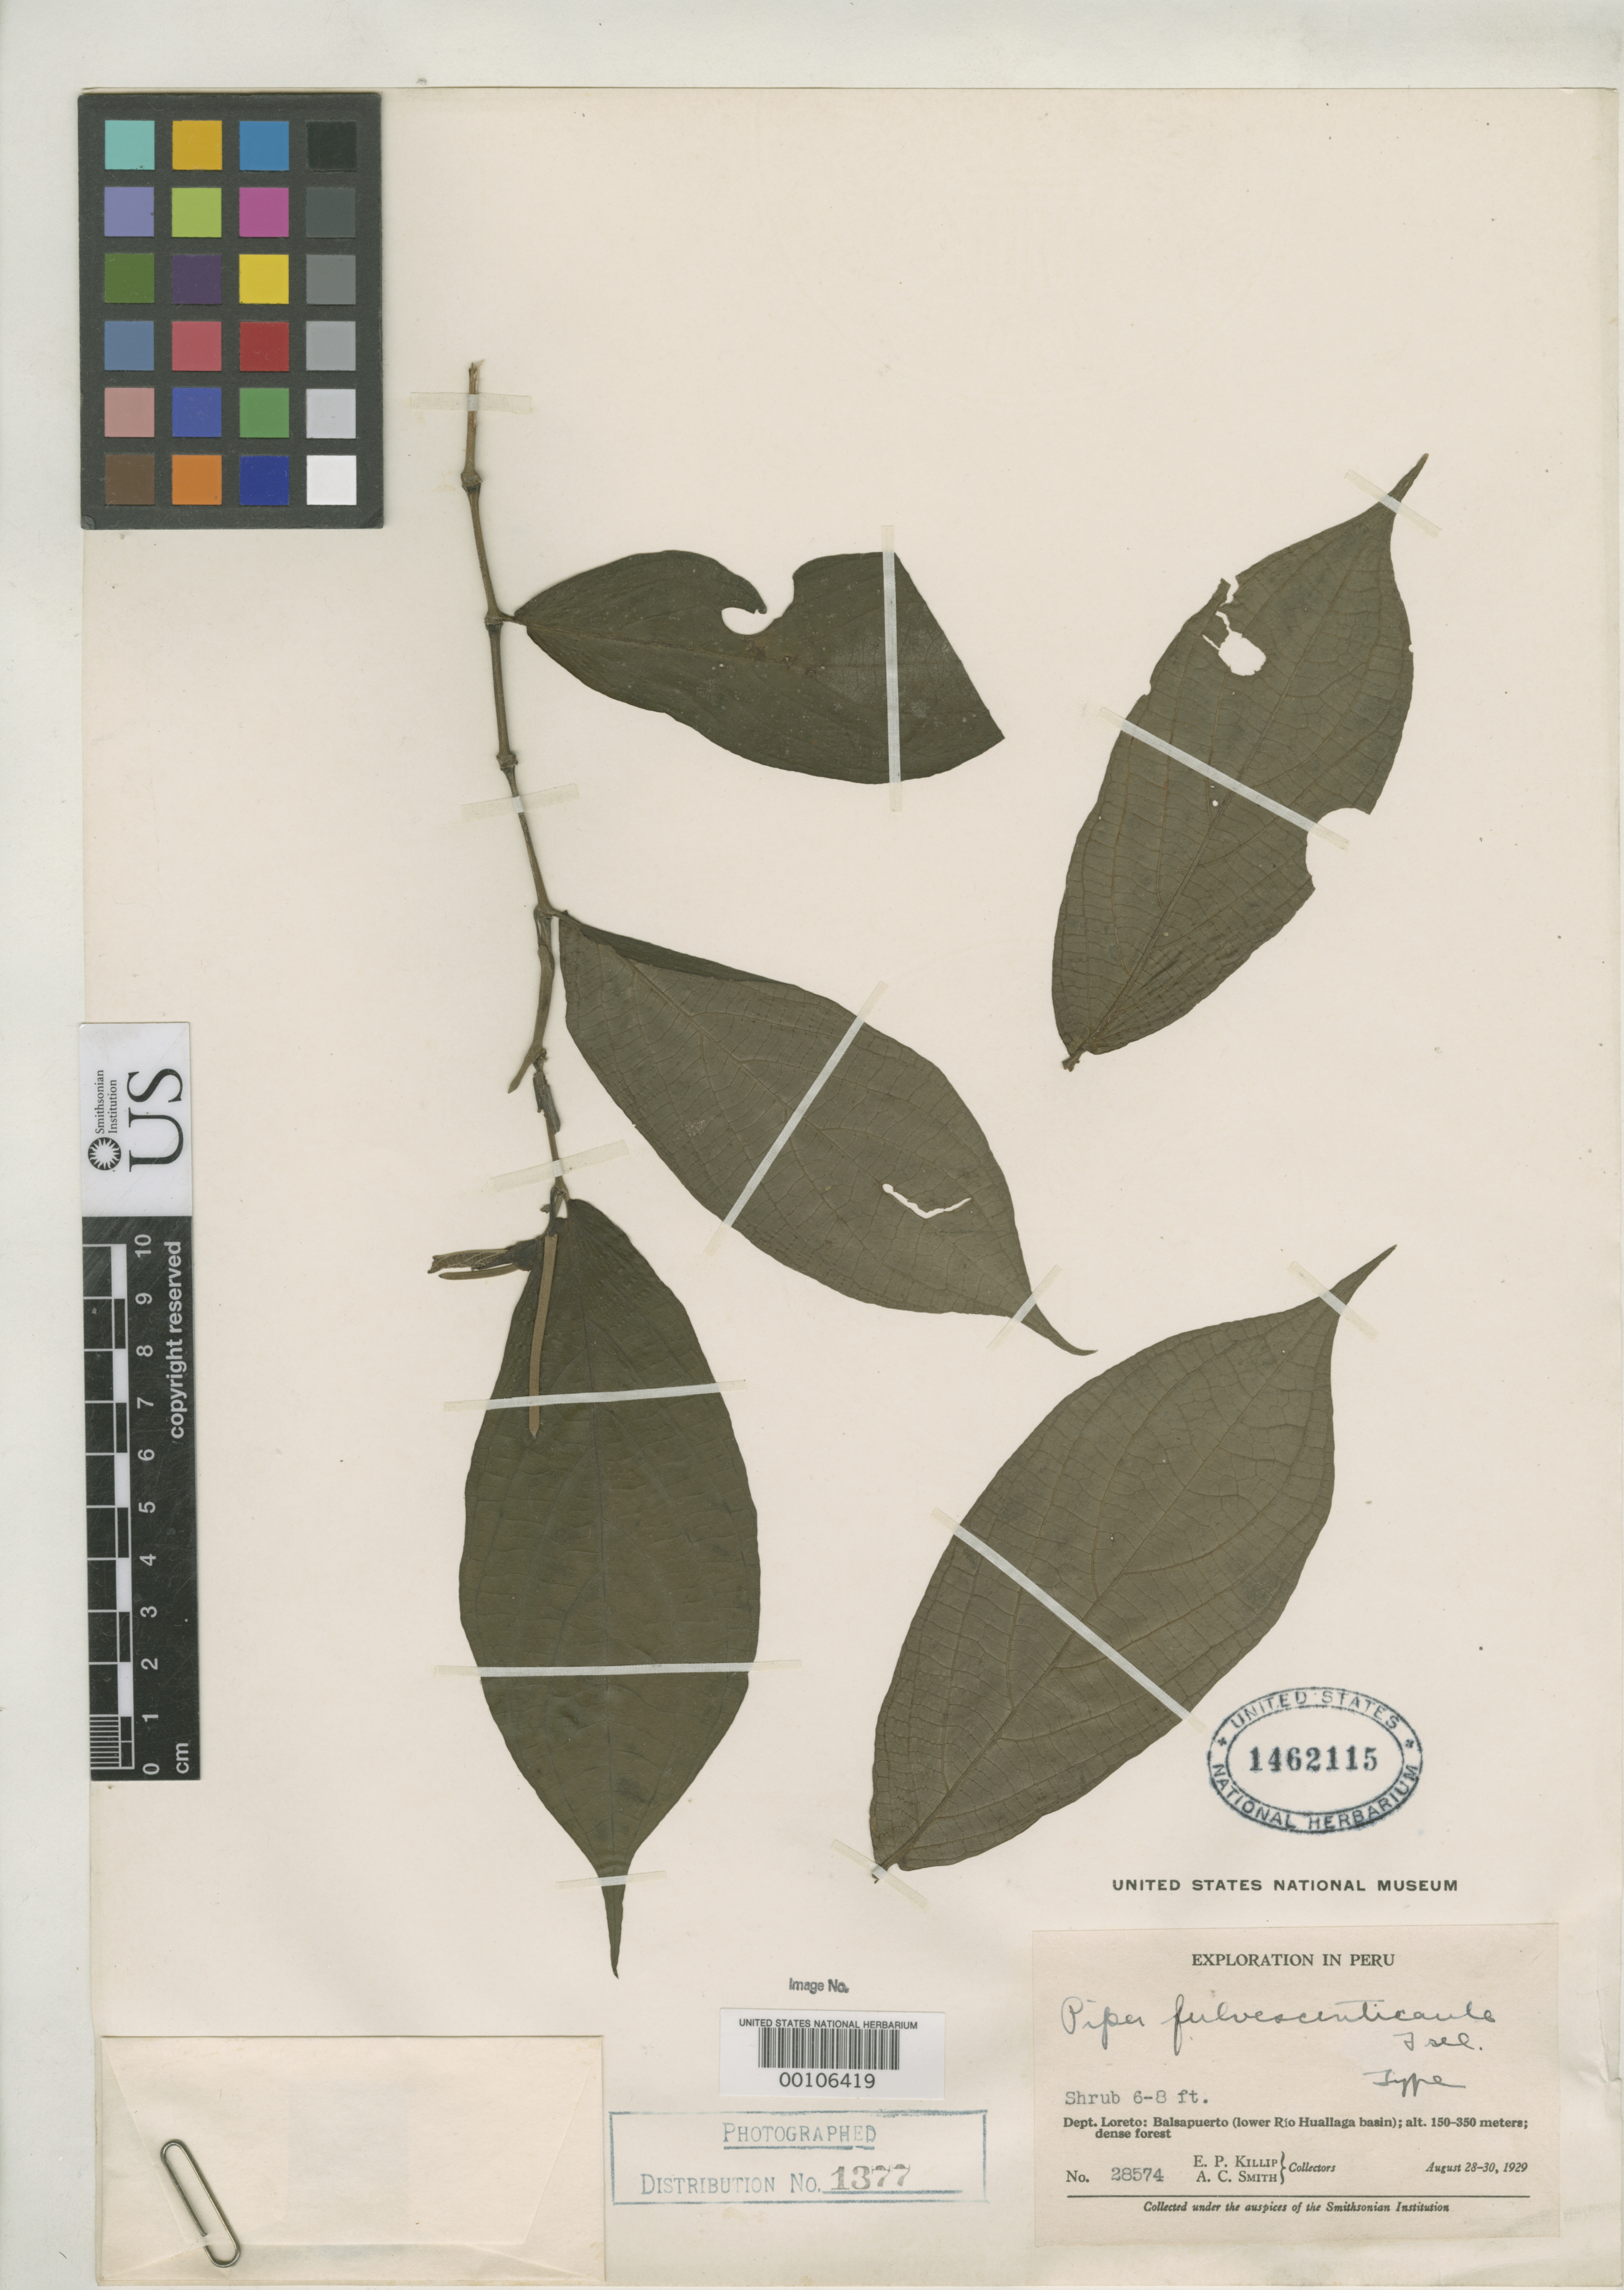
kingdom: Plantae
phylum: Tracheophyta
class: Magnoliopsida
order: Piperales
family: Piperaceae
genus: Piper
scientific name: Piper fulvescenticaule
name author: Trel.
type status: Holotype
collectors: E. P. Killip & A. C. Smith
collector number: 28574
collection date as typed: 28 Aug 1929 to 30 Aug 1929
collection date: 1929-08-28/1929-08-30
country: Peru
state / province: Loreto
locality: Balsapuerto.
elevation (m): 150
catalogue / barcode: US 1462115